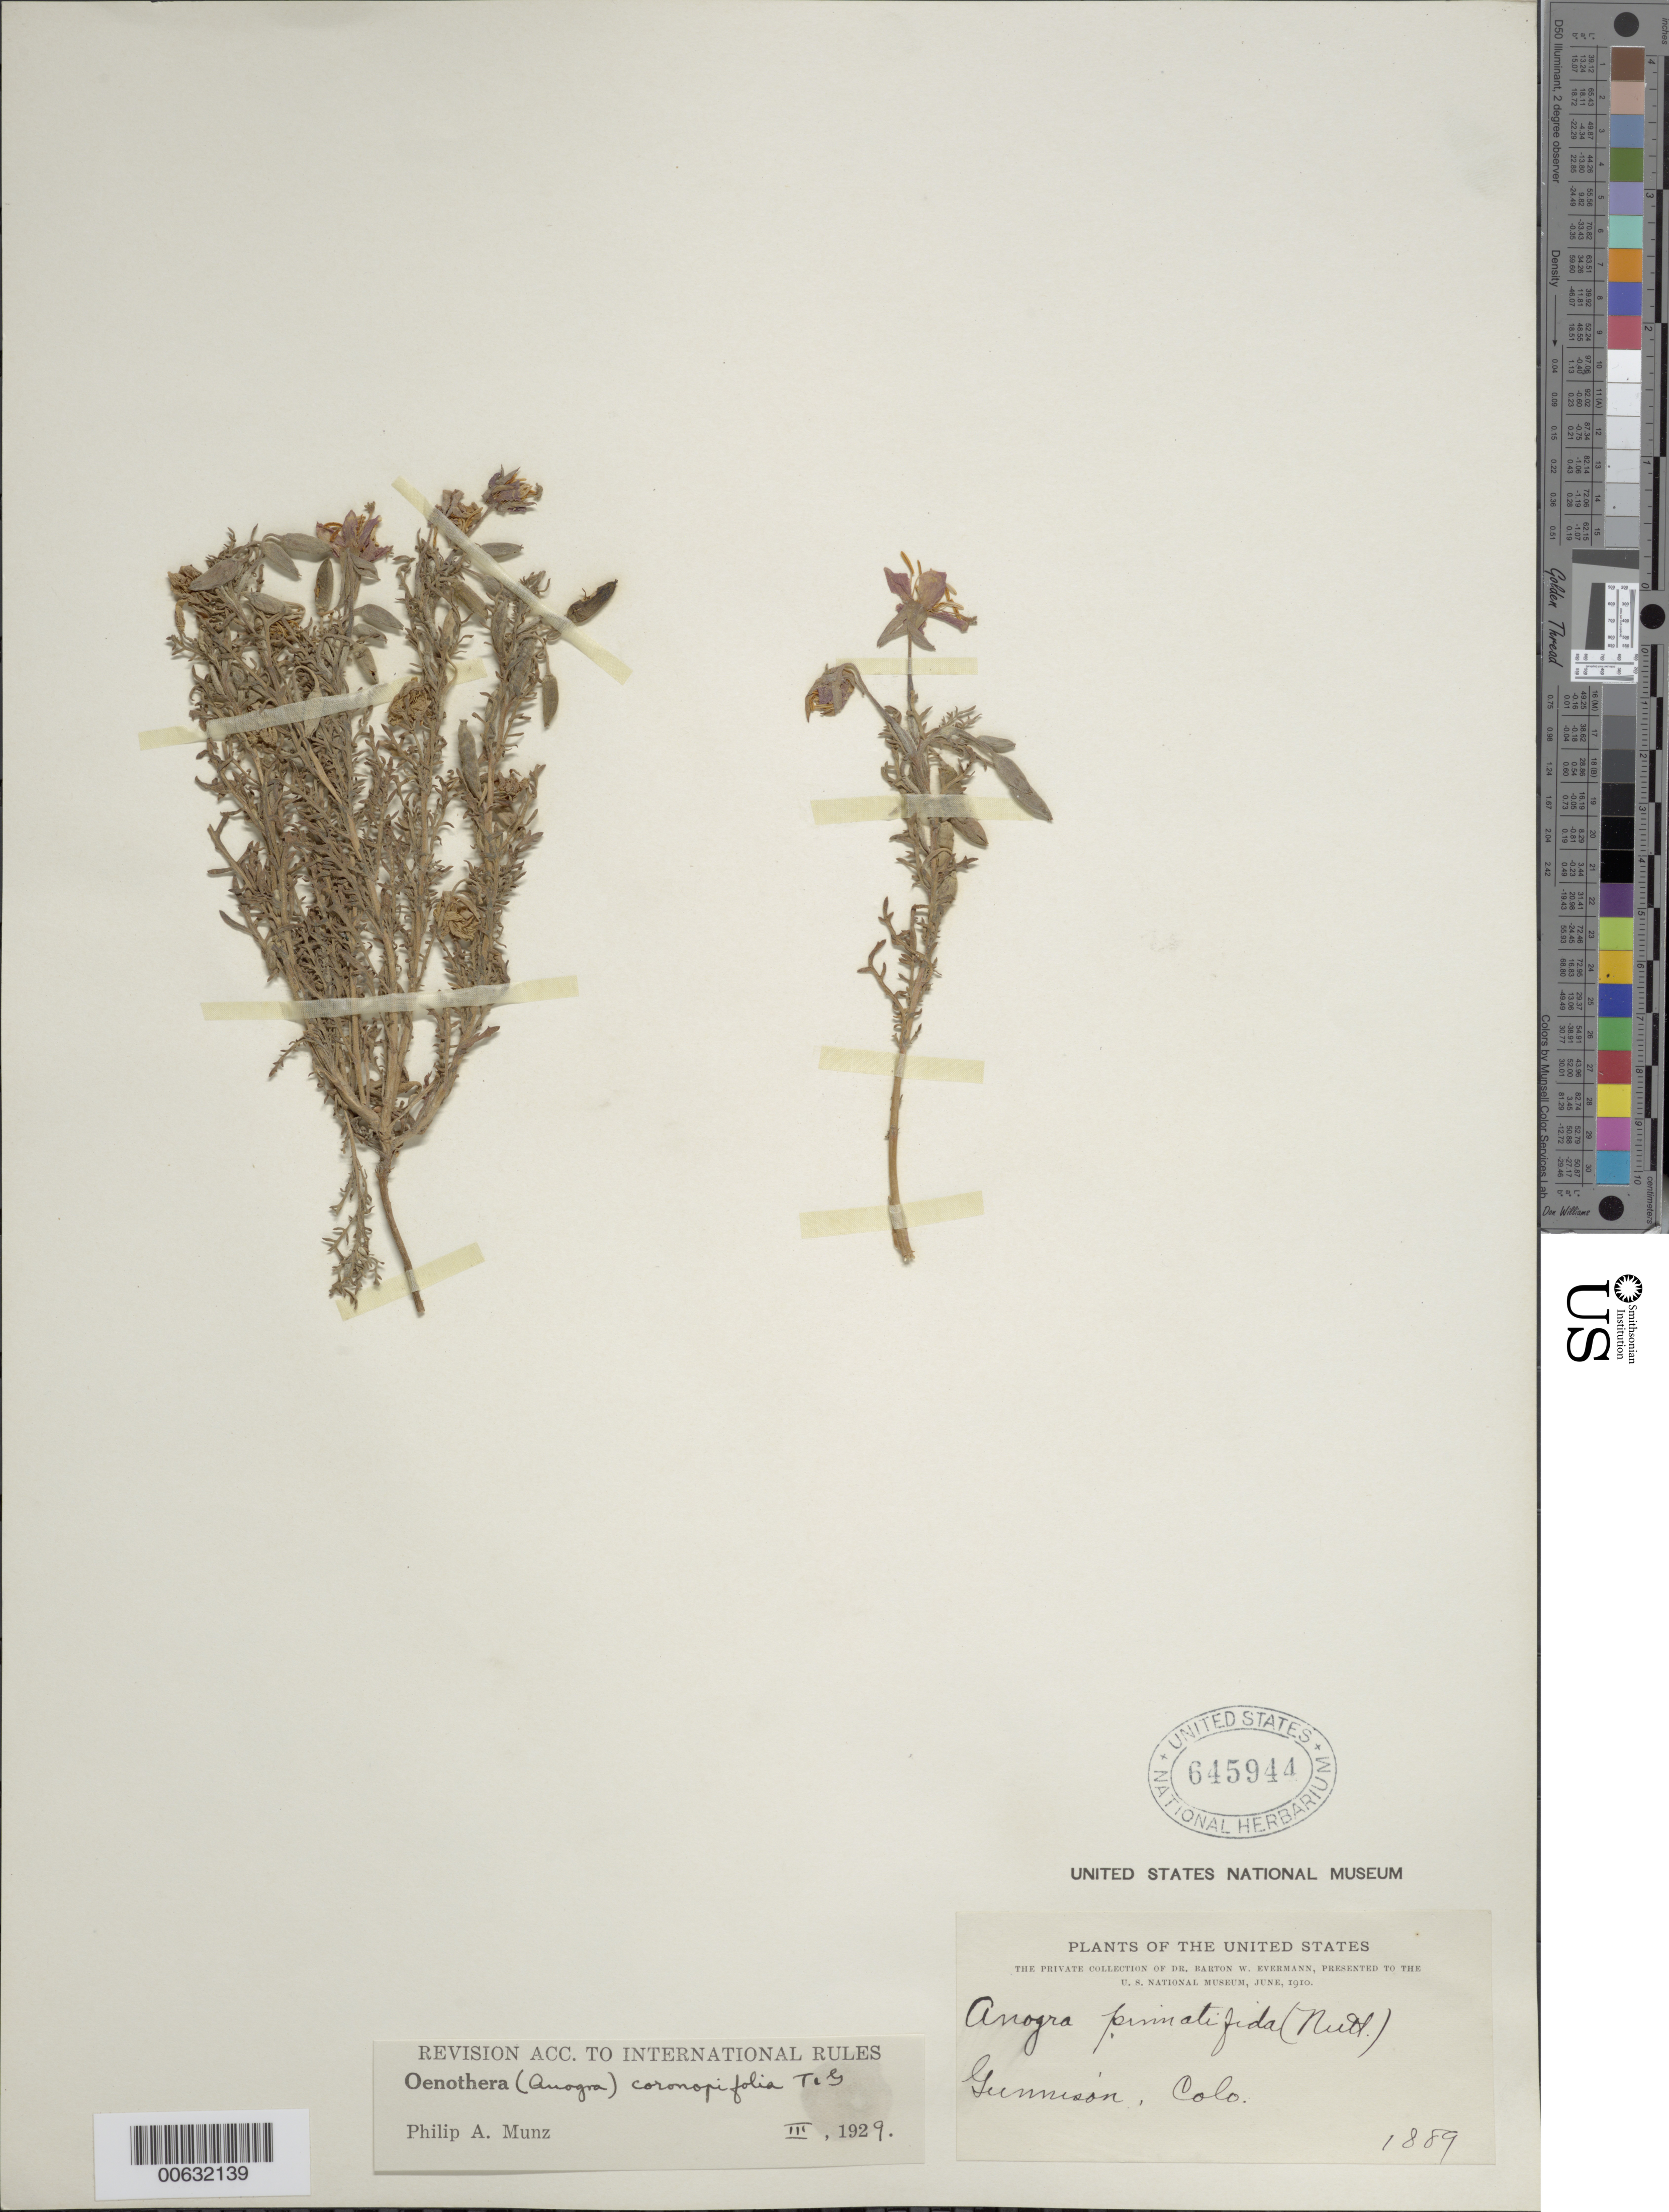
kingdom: Plantae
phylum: Tracheophyta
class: Magnoliopsida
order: Myrtales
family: Onagraceae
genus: Oenothera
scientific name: Oenothera coronopifolia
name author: Torr. & A. Gray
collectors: B. W. Evermann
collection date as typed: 1889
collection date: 1889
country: United States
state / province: Colorado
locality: Gunnison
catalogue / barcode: US 645944